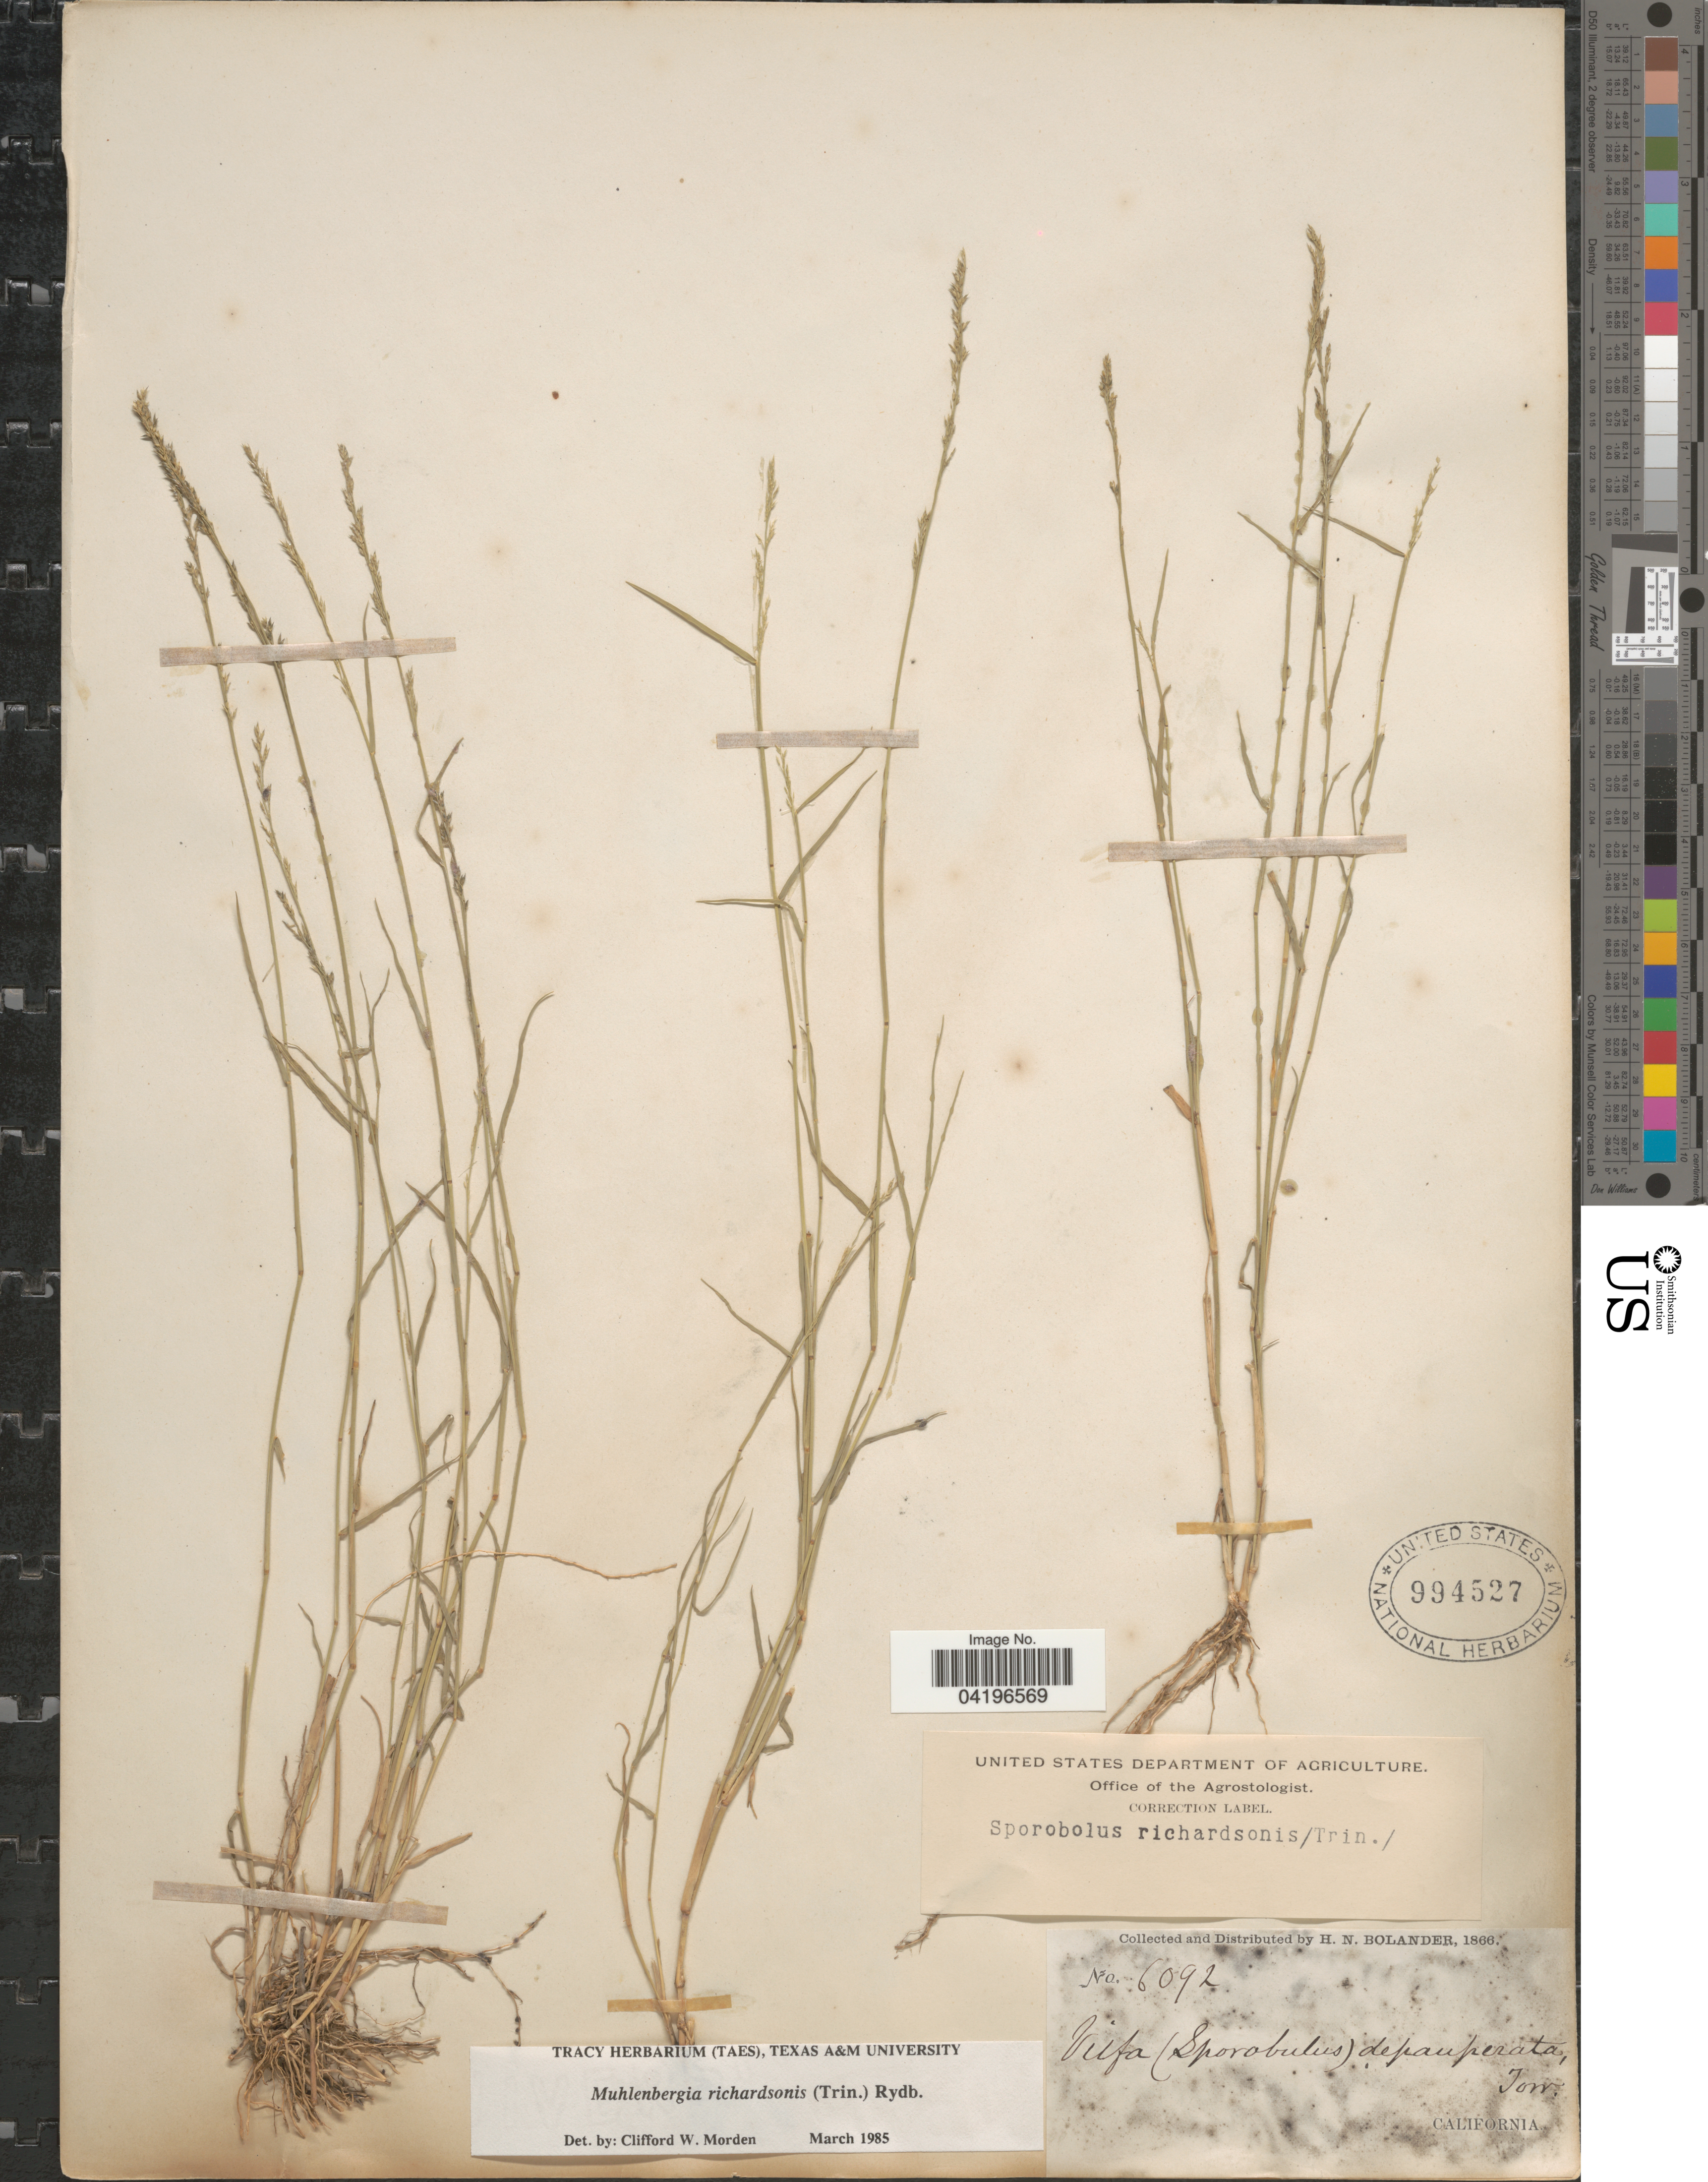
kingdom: Plantae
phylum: Tracheophyta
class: Liliopsida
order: Poales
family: Poaceae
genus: Muhlenbergia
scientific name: Muhlenbergia richardsonis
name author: (Trin.) Rydb.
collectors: H. Bolander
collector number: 6092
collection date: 1866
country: United States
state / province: California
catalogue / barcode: US 994527